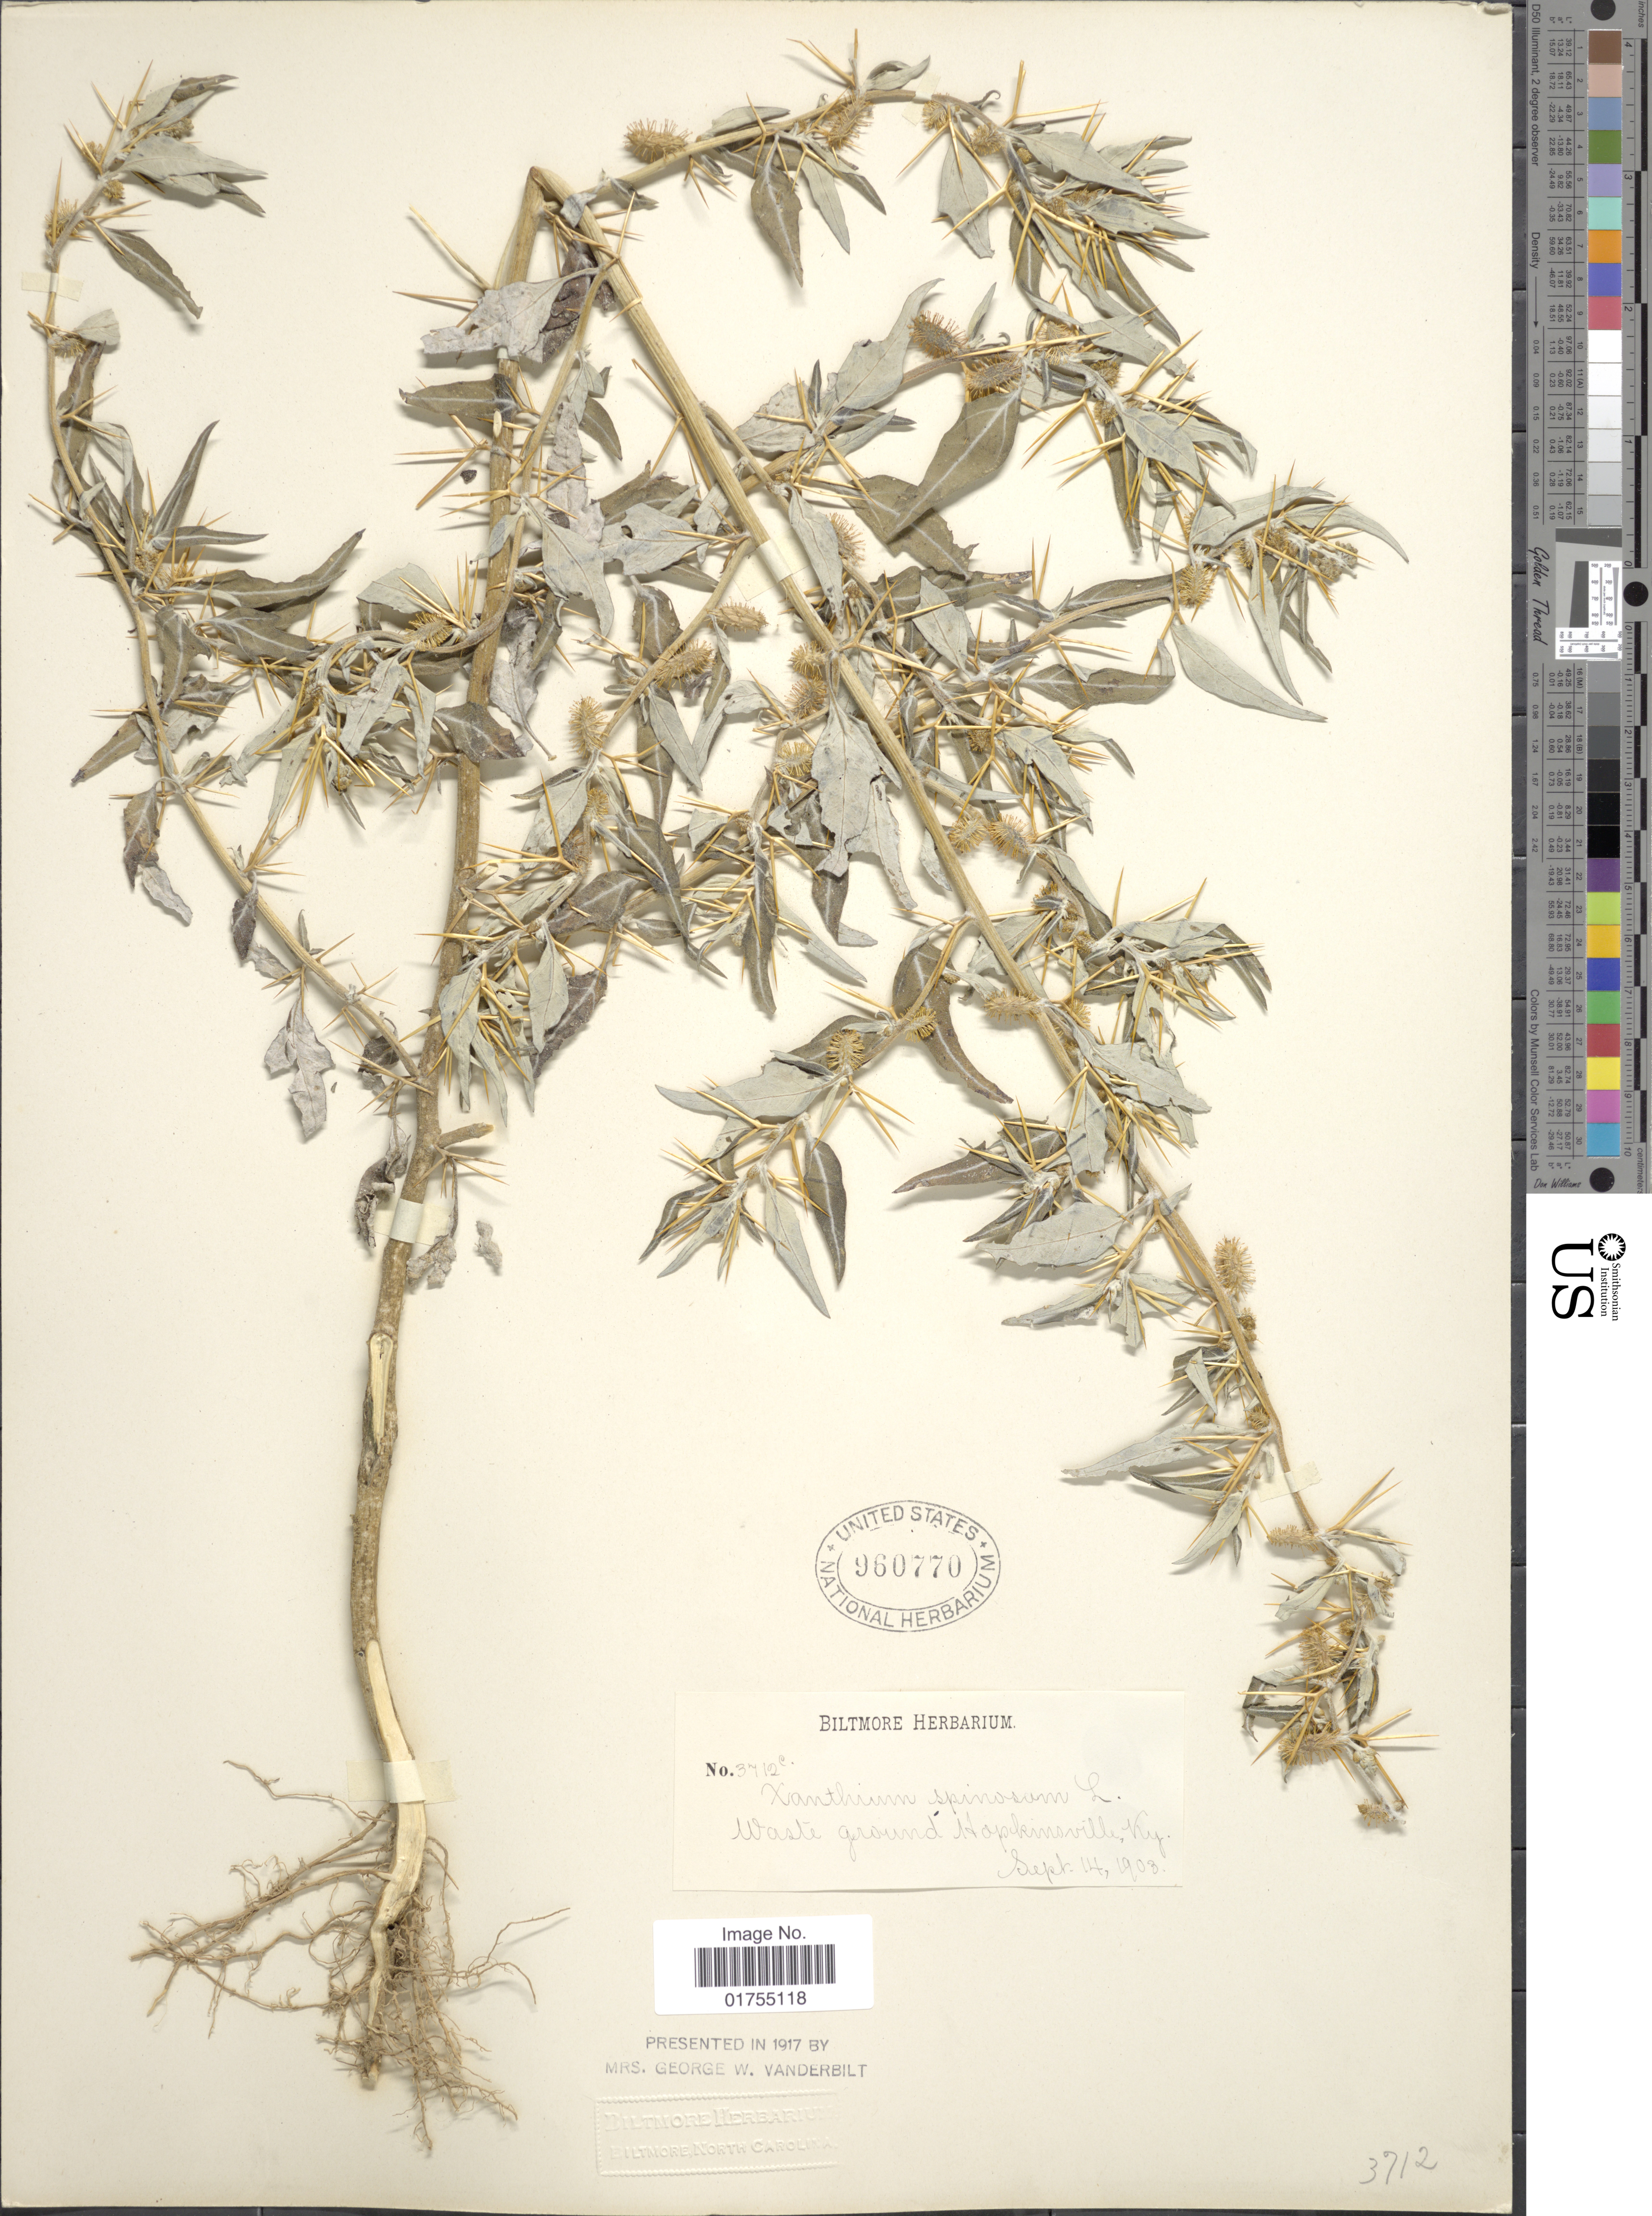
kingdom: Plantae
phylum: Tracheophyta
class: Magnoliopsida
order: Asterales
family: Asteraceae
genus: Xanthium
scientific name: Xanthium spinosum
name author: L.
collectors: ex herb. Biltmore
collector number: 3712c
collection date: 1903-09-14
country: United States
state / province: Kentucky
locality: Hopkinsville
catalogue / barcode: US 960770